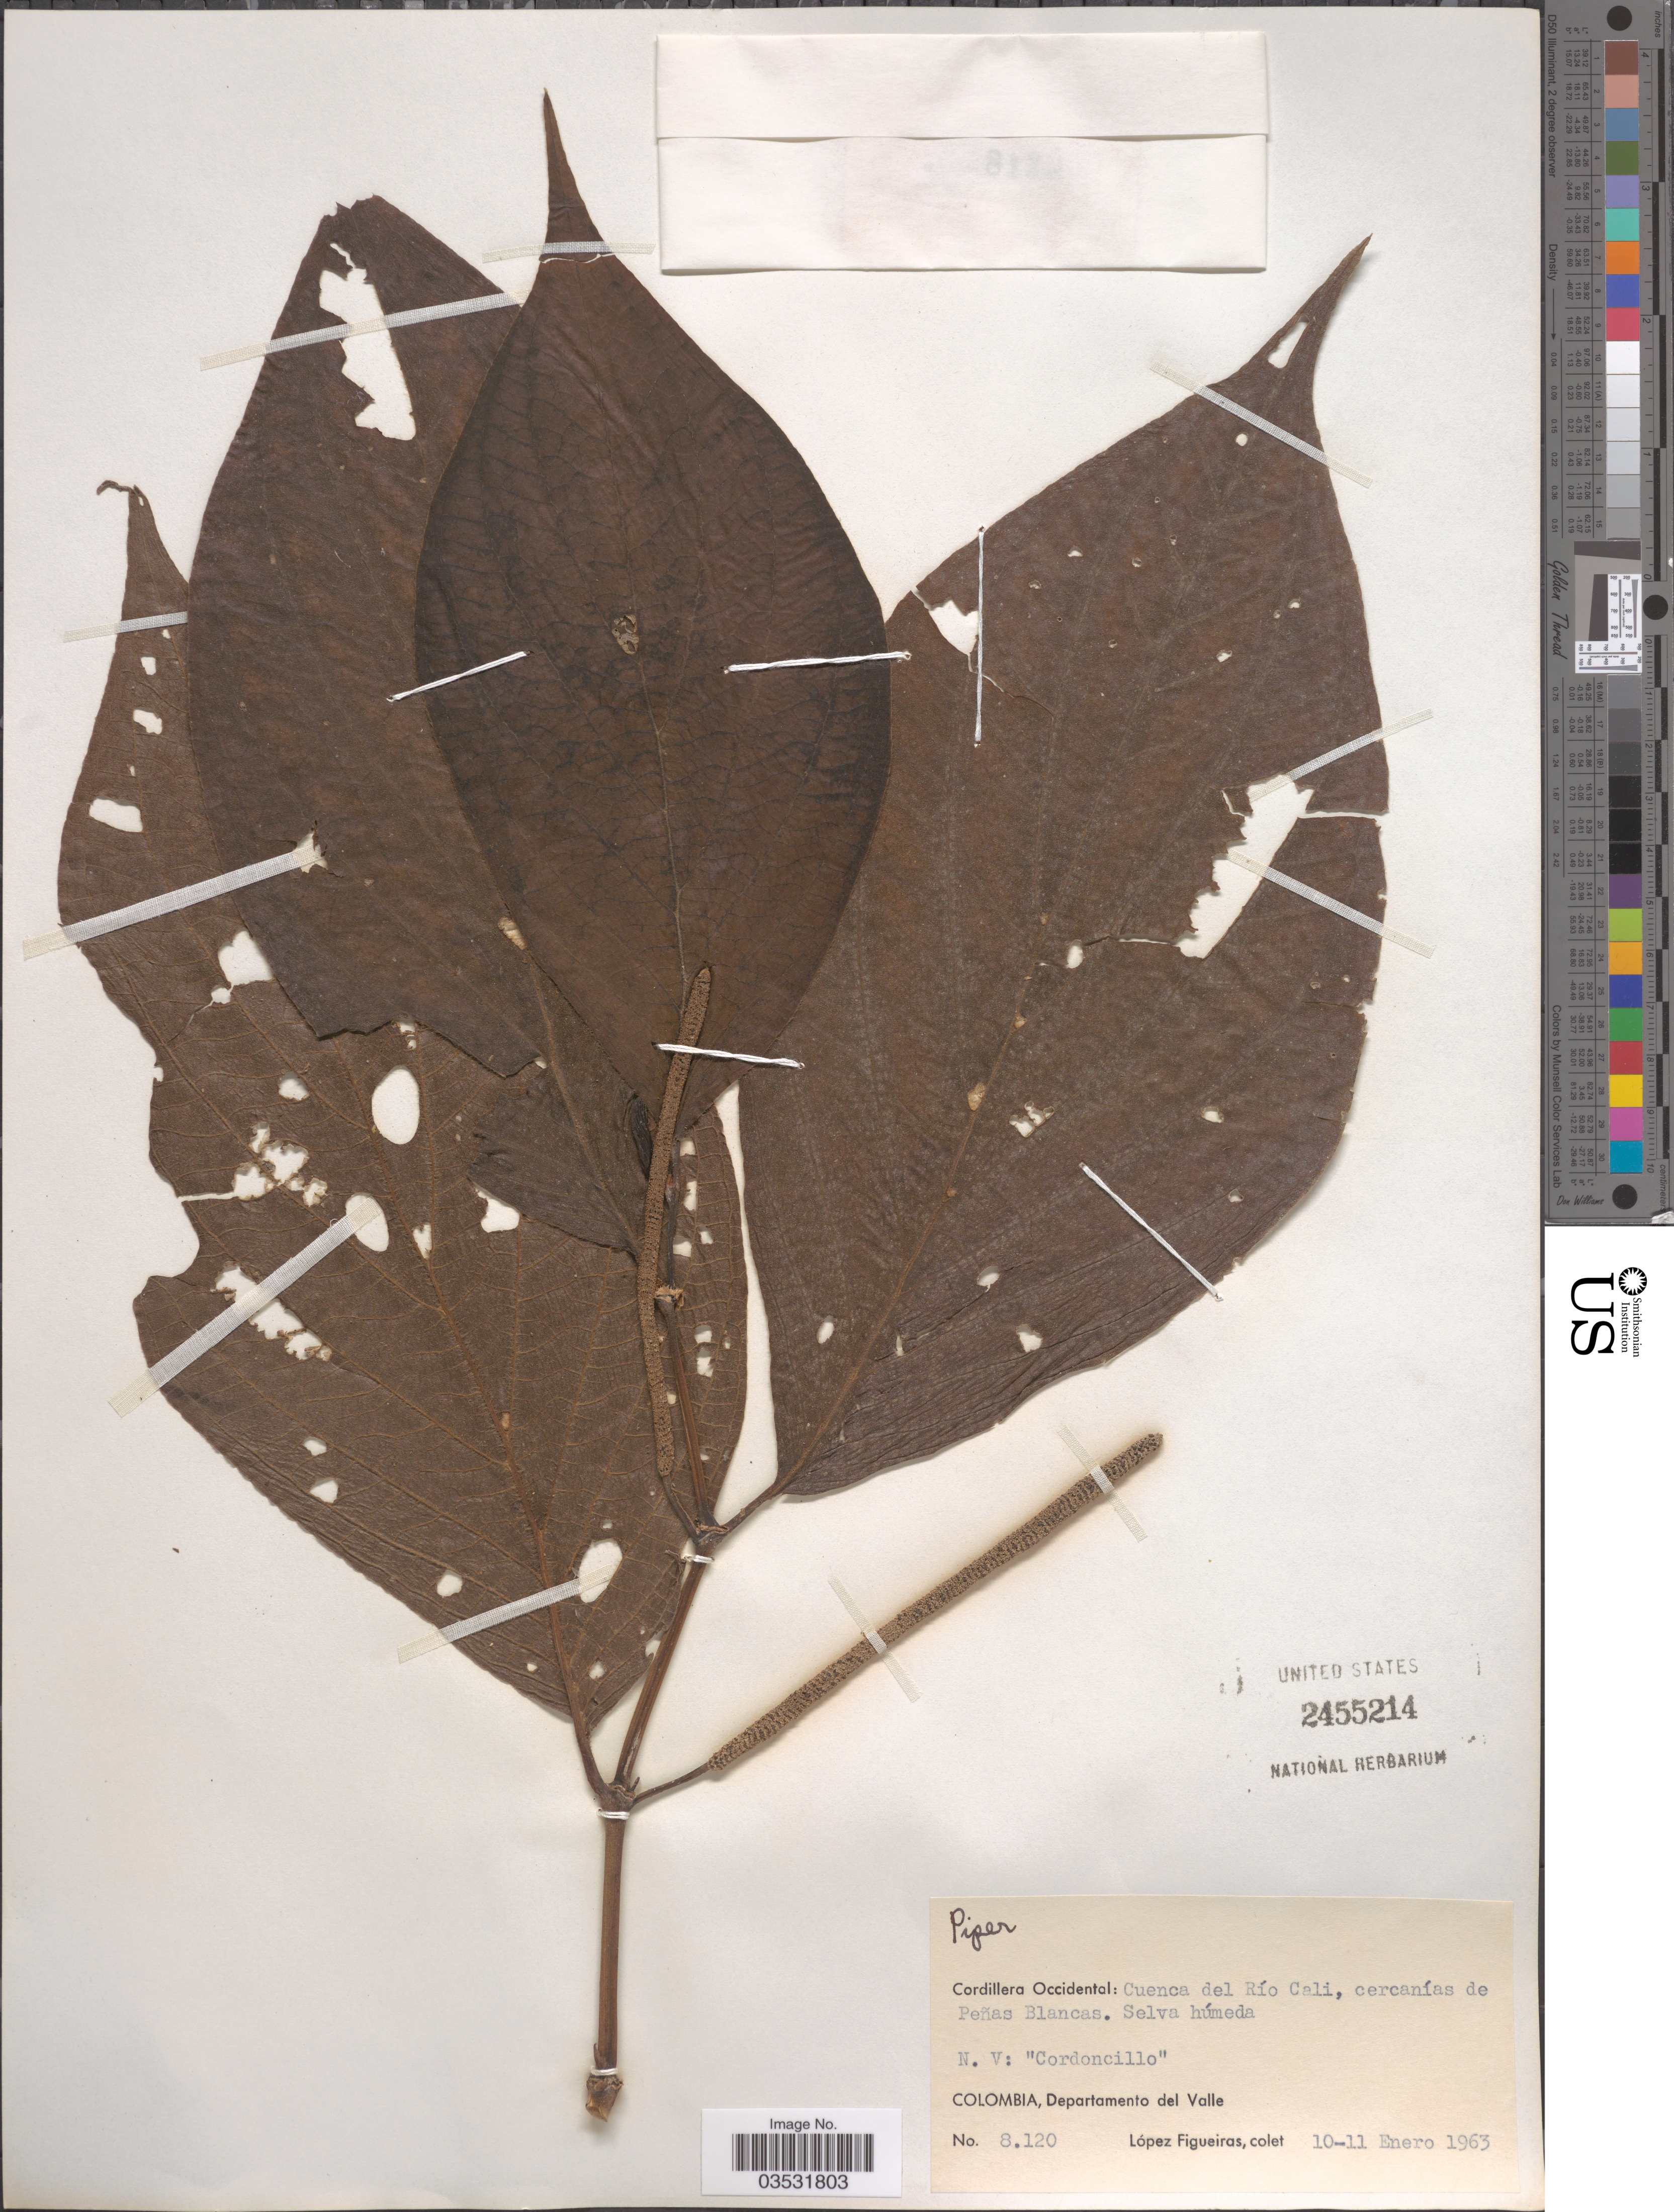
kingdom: Plantae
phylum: Tracheophyta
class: Magnoliopsida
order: Piperales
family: Piperaceae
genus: Piper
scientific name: Piper sp.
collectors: M. López Figueiras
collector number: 8120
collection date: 1963-01-10/1963-01-11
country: Colombia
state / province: Valle del Cauca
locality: Cordillera Occidental: Cuenca del Río Cali, cercanías de Peñas Blancas. Departamento del Valle.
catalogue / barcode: US 2455214